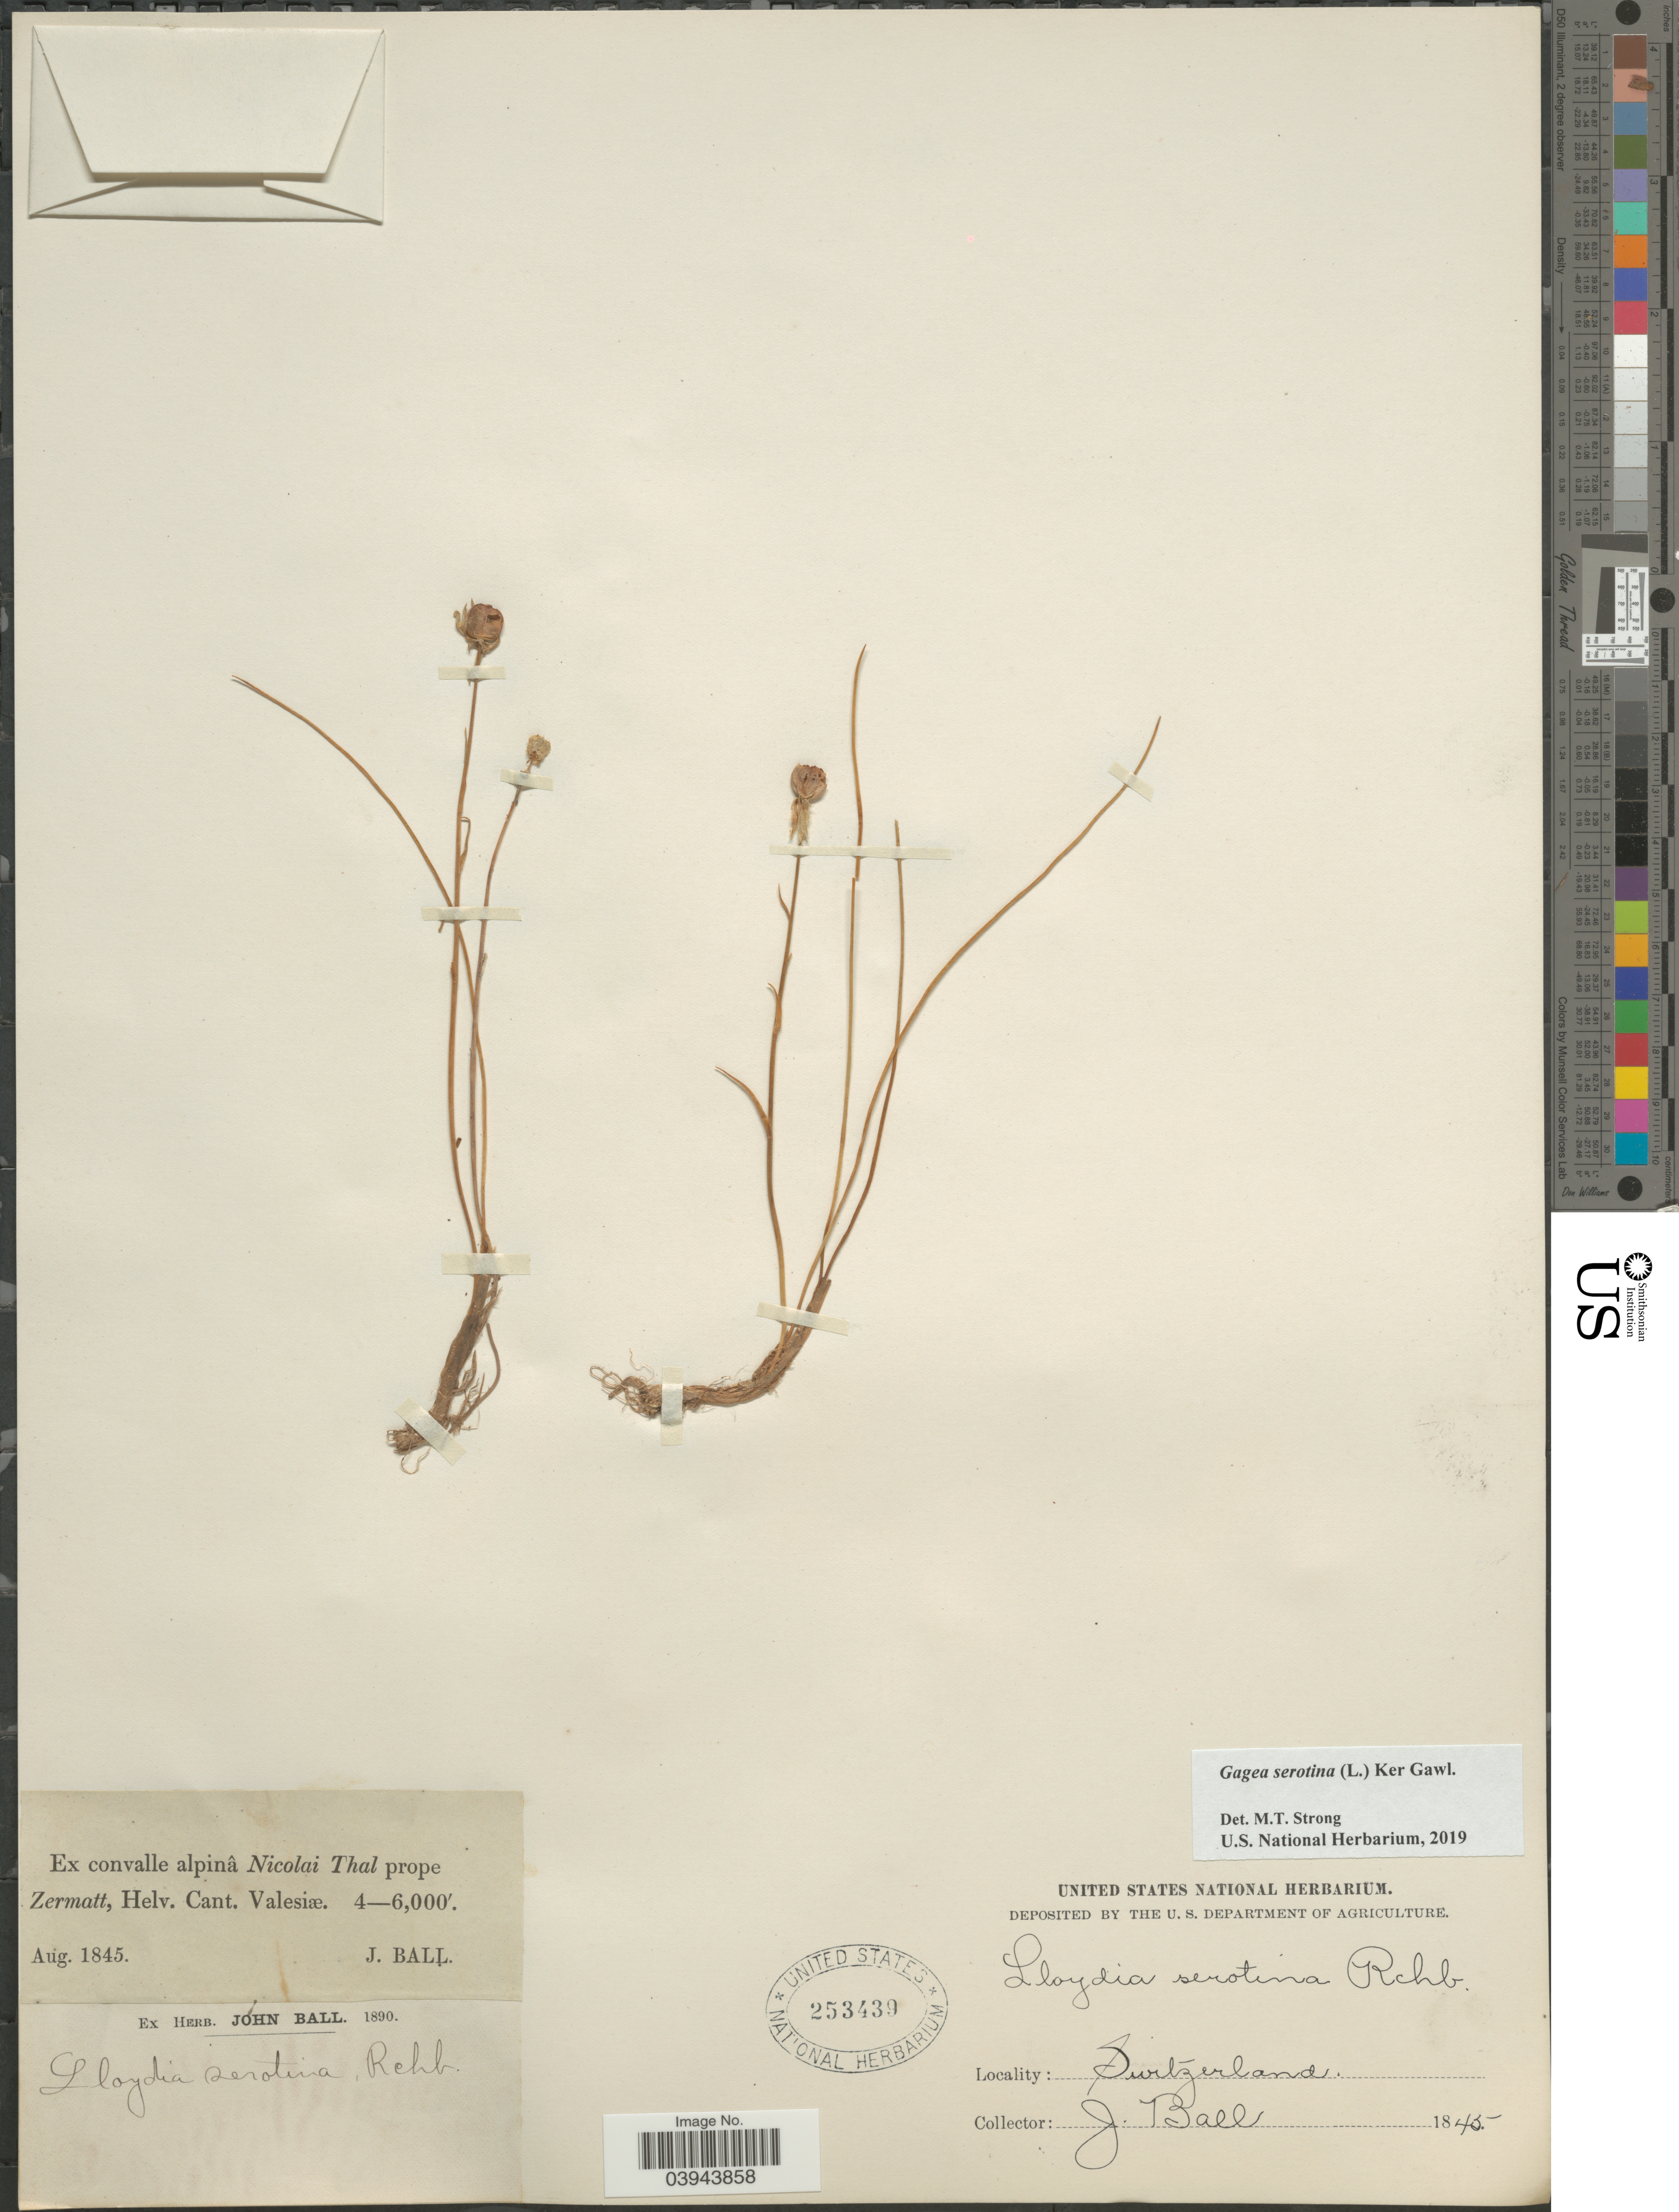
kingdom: Plantae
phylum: Tracheophyta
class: Liliopsida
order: Liliales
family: Liliaceae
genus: Gagea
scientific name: Gagea serotina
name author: (L.) Ker Gawl.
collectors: J. Ball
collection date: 1845-08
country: Switzerland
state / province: Valais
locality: Ex convalle alpinâ Nicolai Thal prope Zermatt, Helv. Cant. Valesiæ.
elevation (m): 1219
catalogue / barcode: US 253439